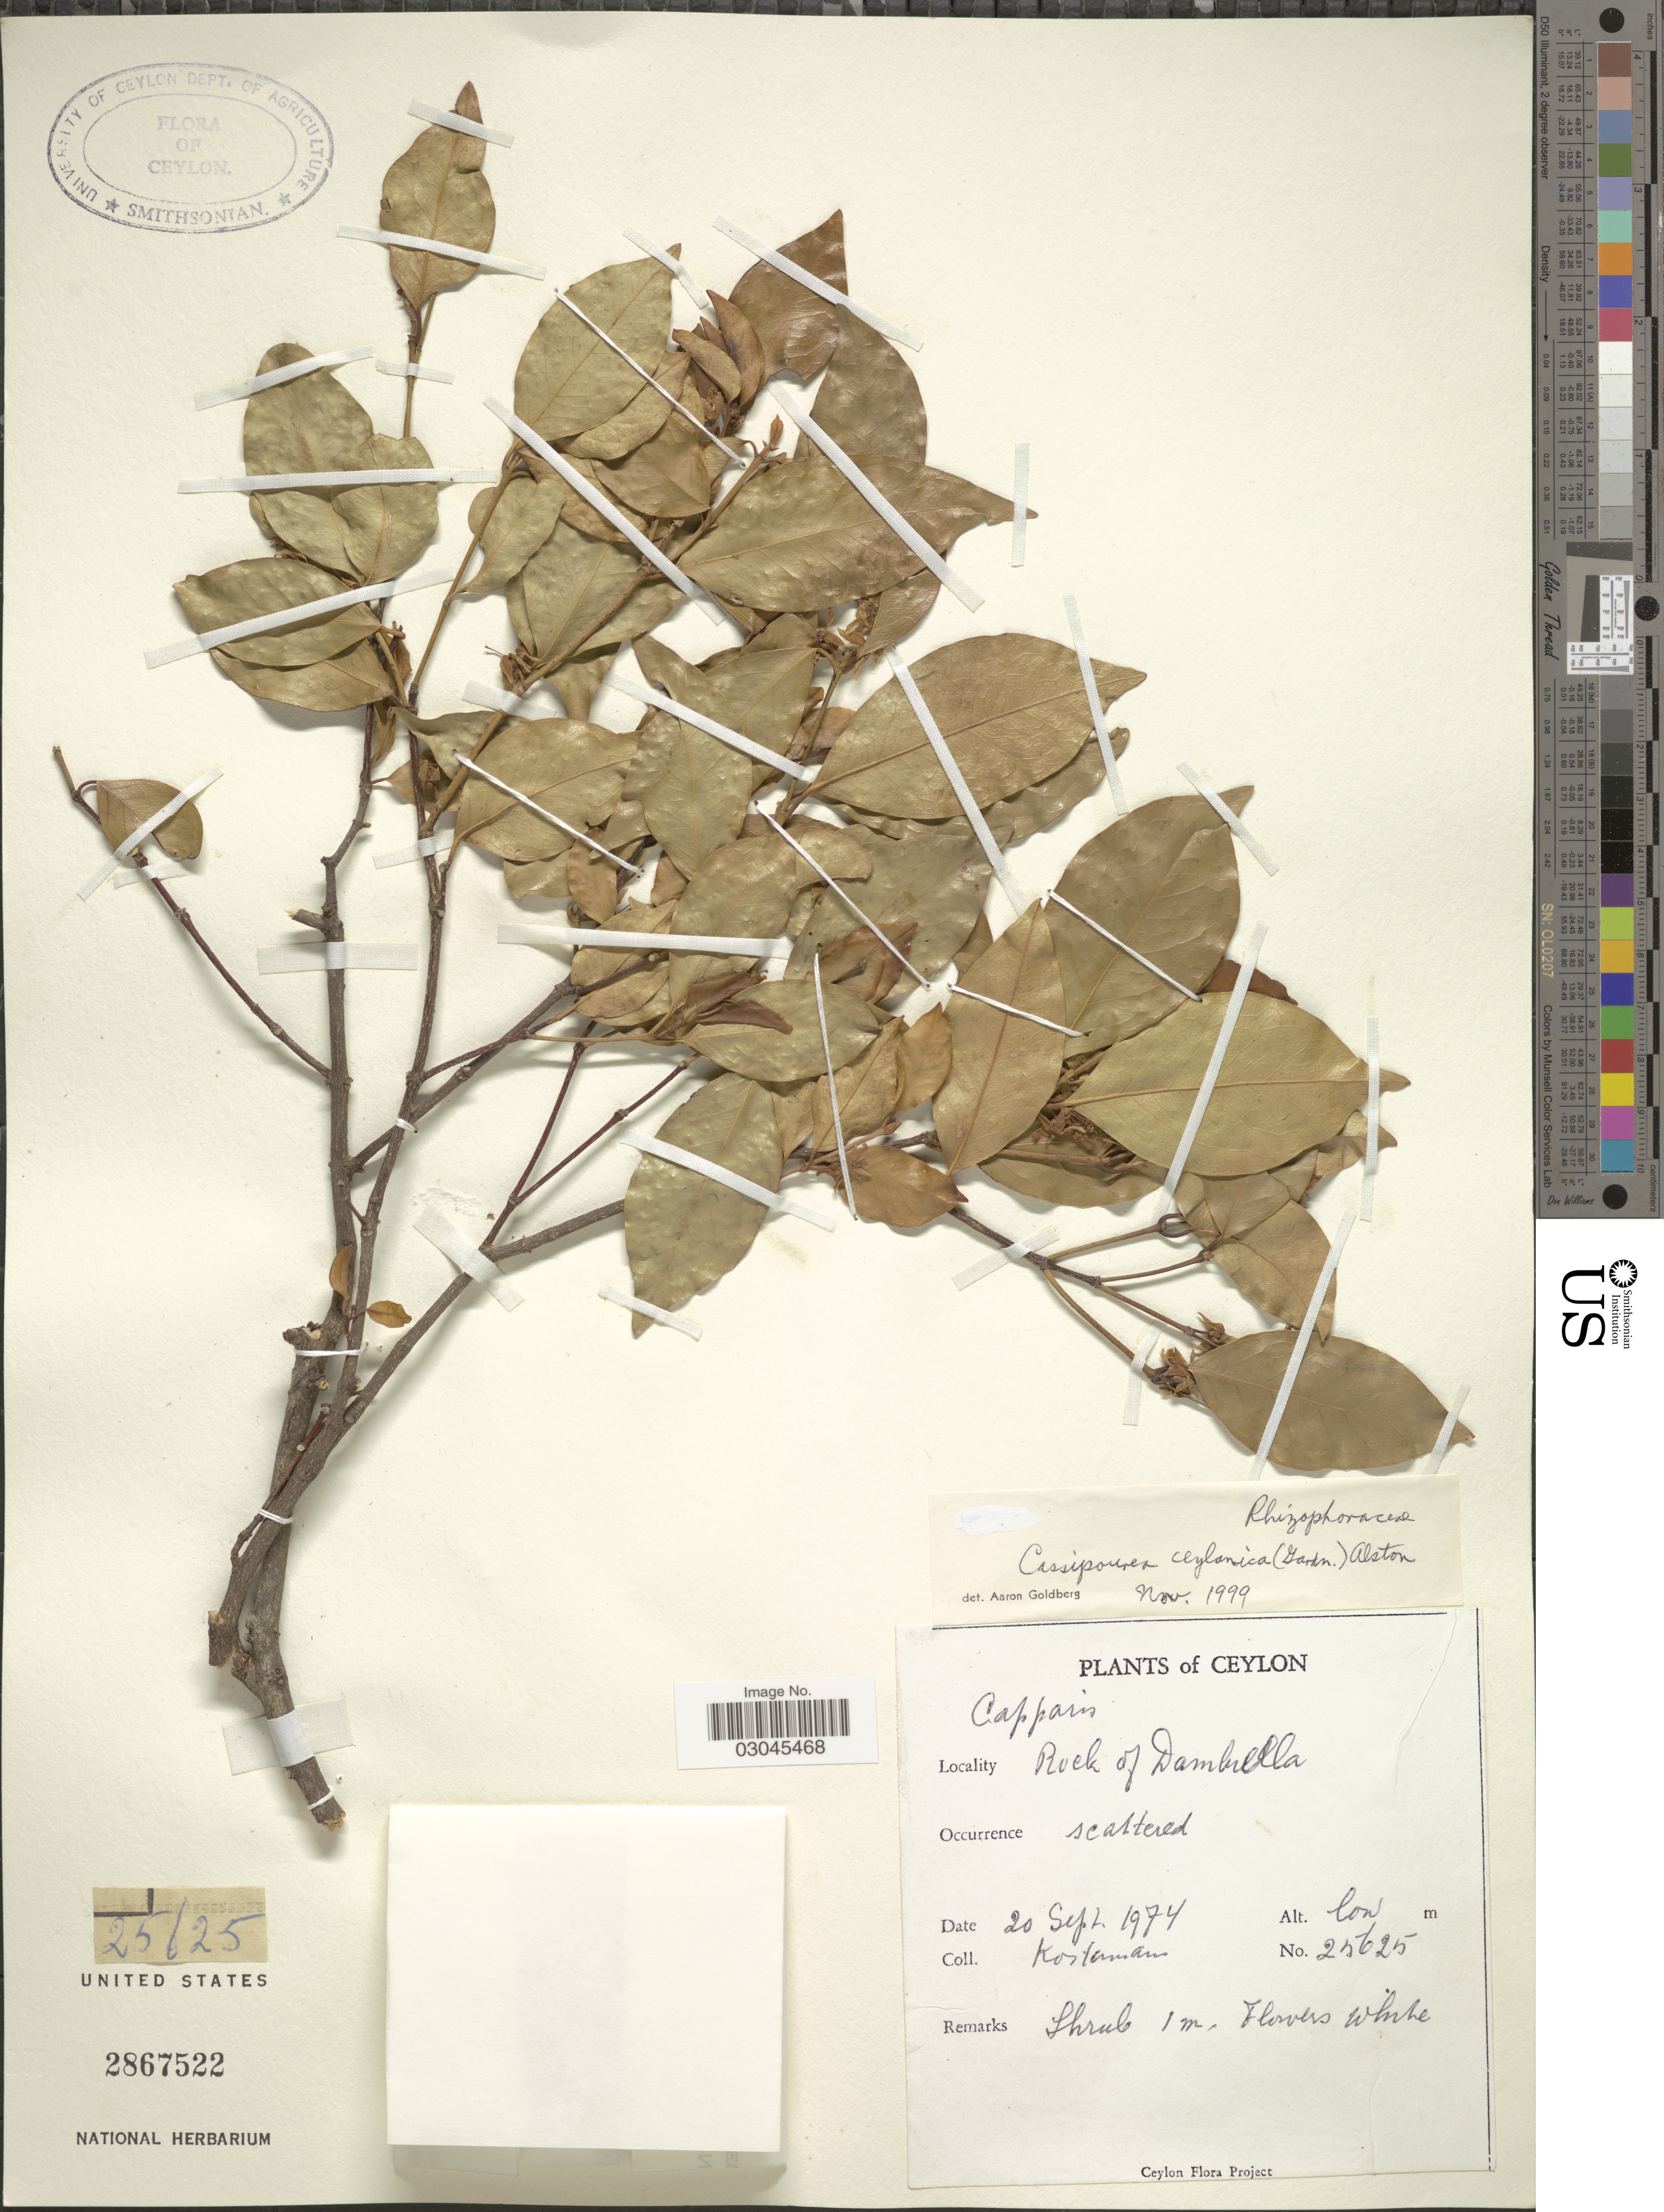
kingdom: Plantae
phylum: Tracheophyta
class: Magnoliopsida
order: Malpighiales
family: Rhizophoraceae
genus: Cassipourea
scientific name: Cassipourea ceylanica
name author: (Gardner) Alston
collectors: Kostermans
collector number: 25625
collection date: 1974-09-20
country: Sri Lanka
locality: Ceylon. Rock of Dambulla.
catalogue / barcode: US 2867522